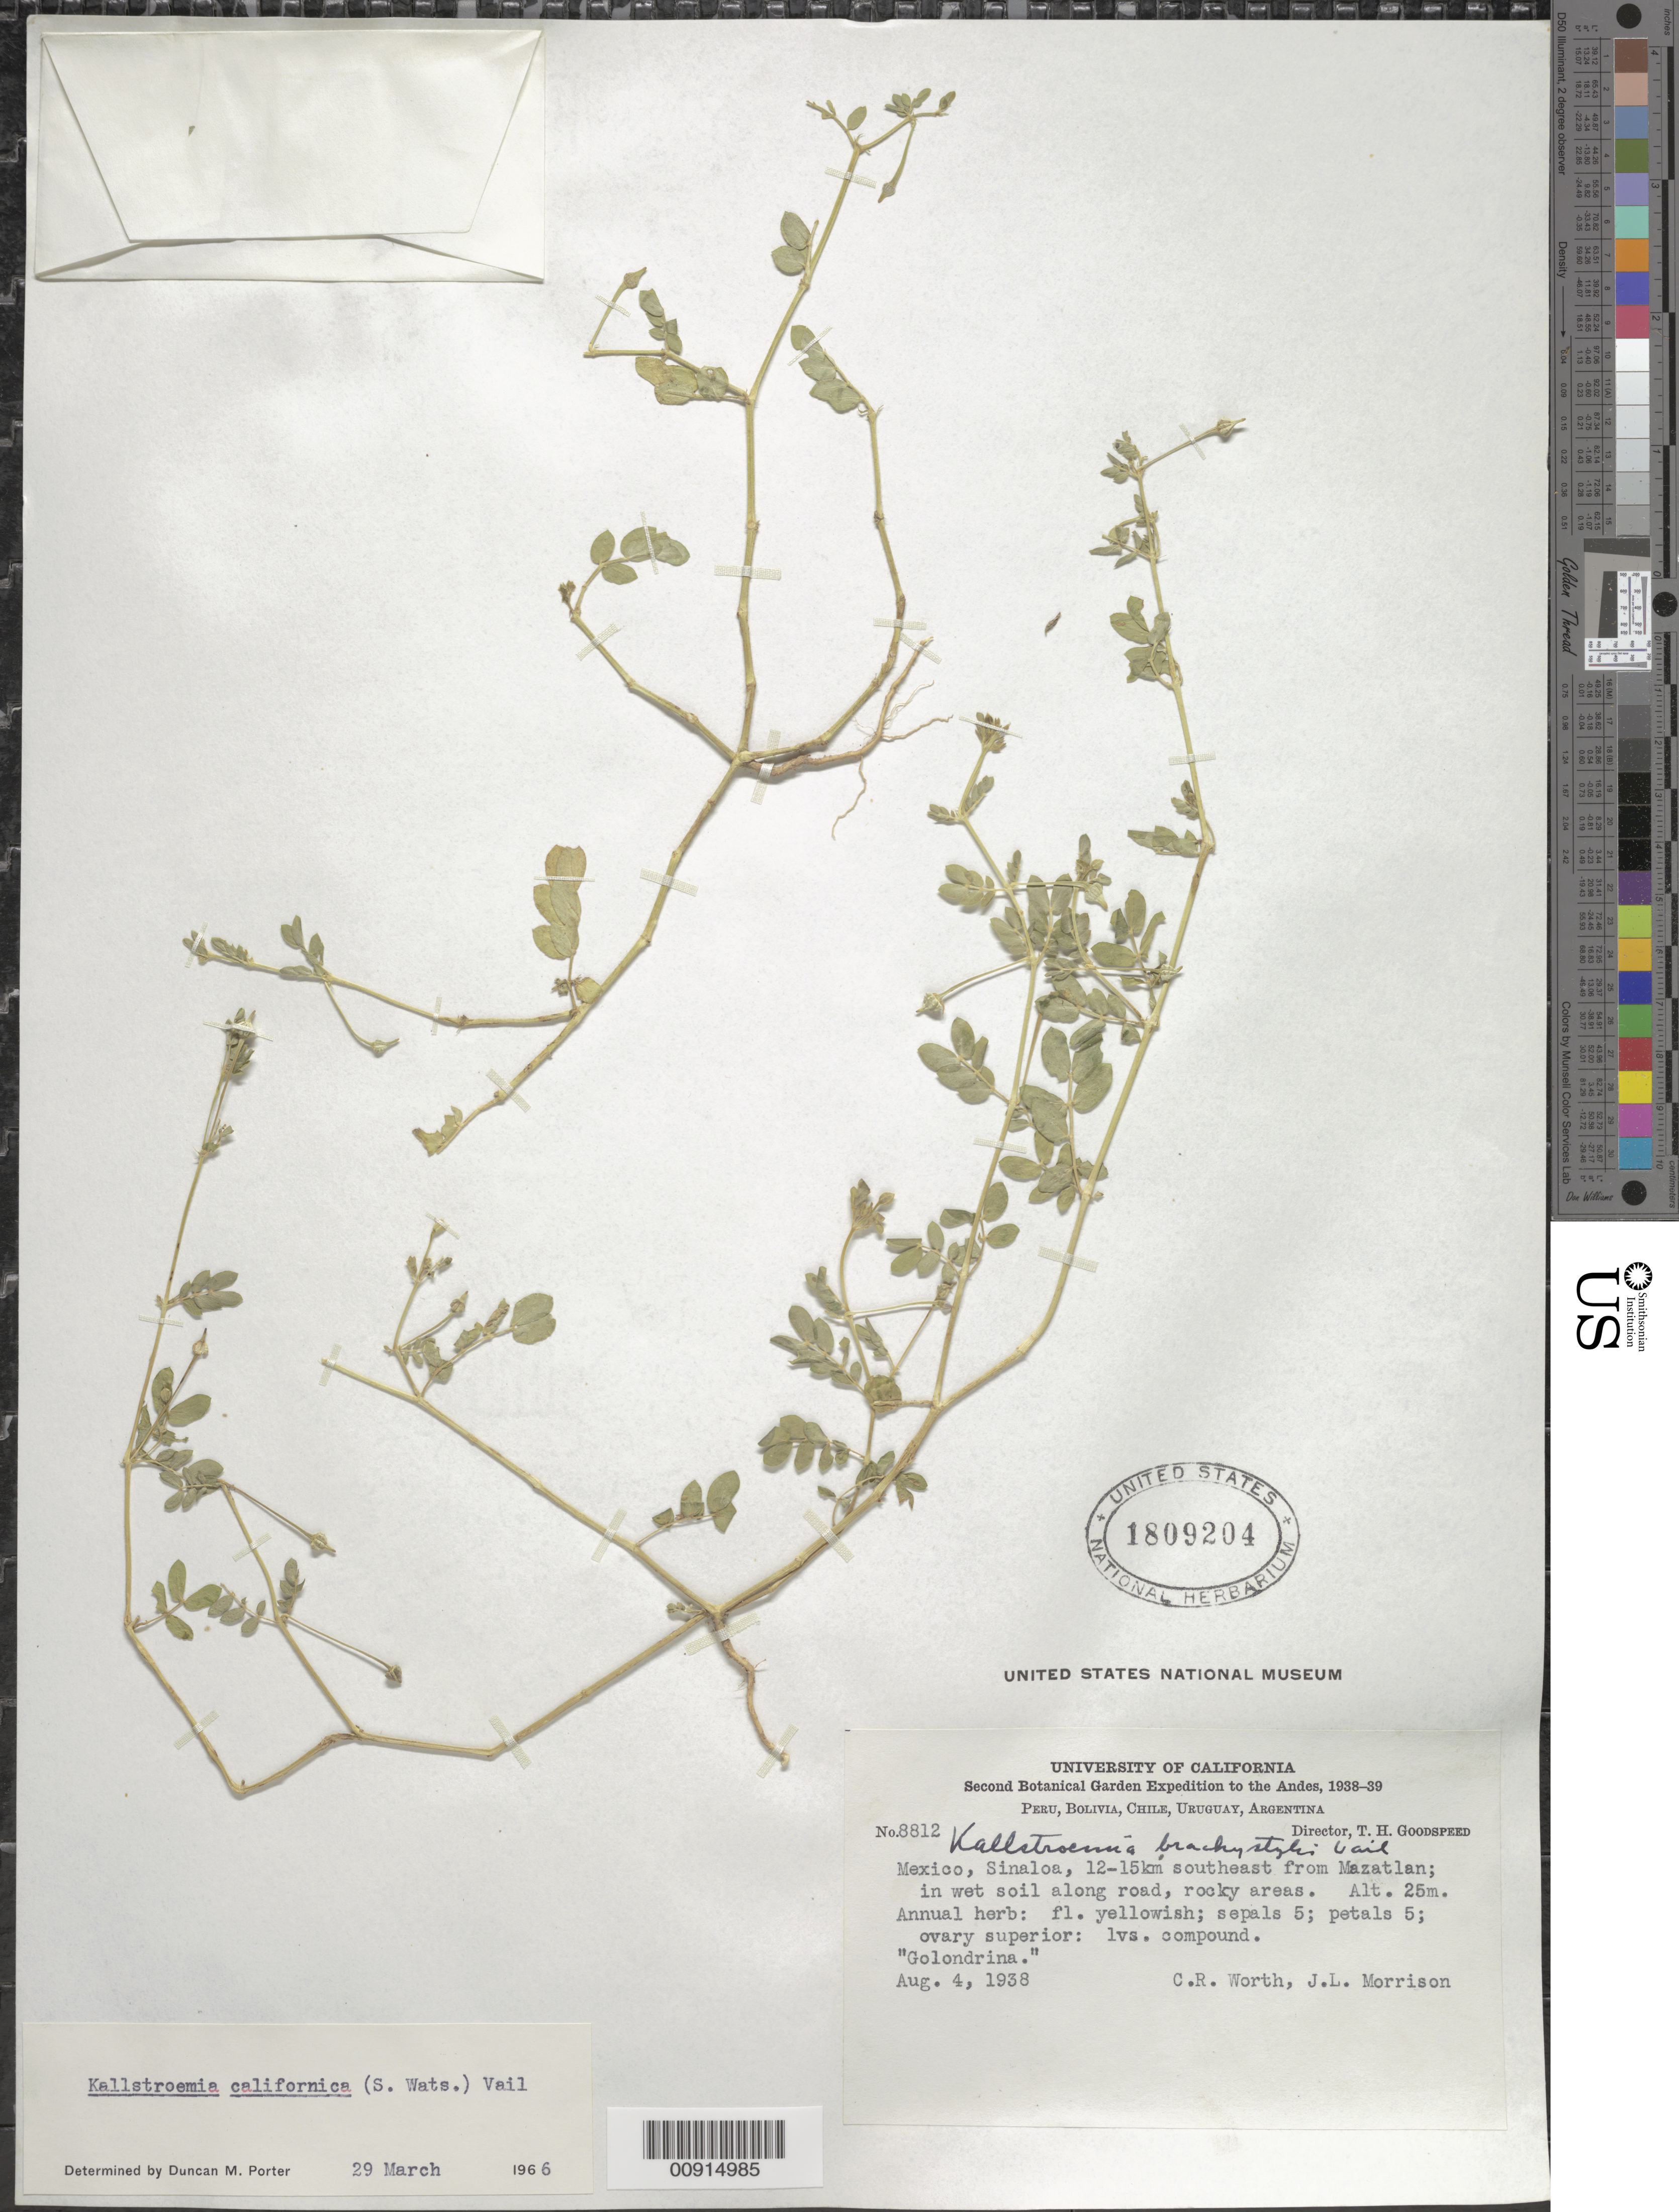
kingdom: Plantae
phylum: Tracheophyta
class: Magnoliopsida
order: Zygophyllales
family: Zygophyllaceae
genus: Kallstroemia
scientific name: Kallstroemia californica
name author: (S. Watson) Vail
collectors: C. R. Worth & J. L. Morrison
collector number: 8812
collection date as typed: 04 Aug 1938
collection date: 1938-08-04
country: Mexico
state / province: Sinaloa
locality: Sinaloa: 12-15 km southeast from Mazatlán.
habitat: In wet soil along road, rocky areas.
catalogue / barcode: US 1809204